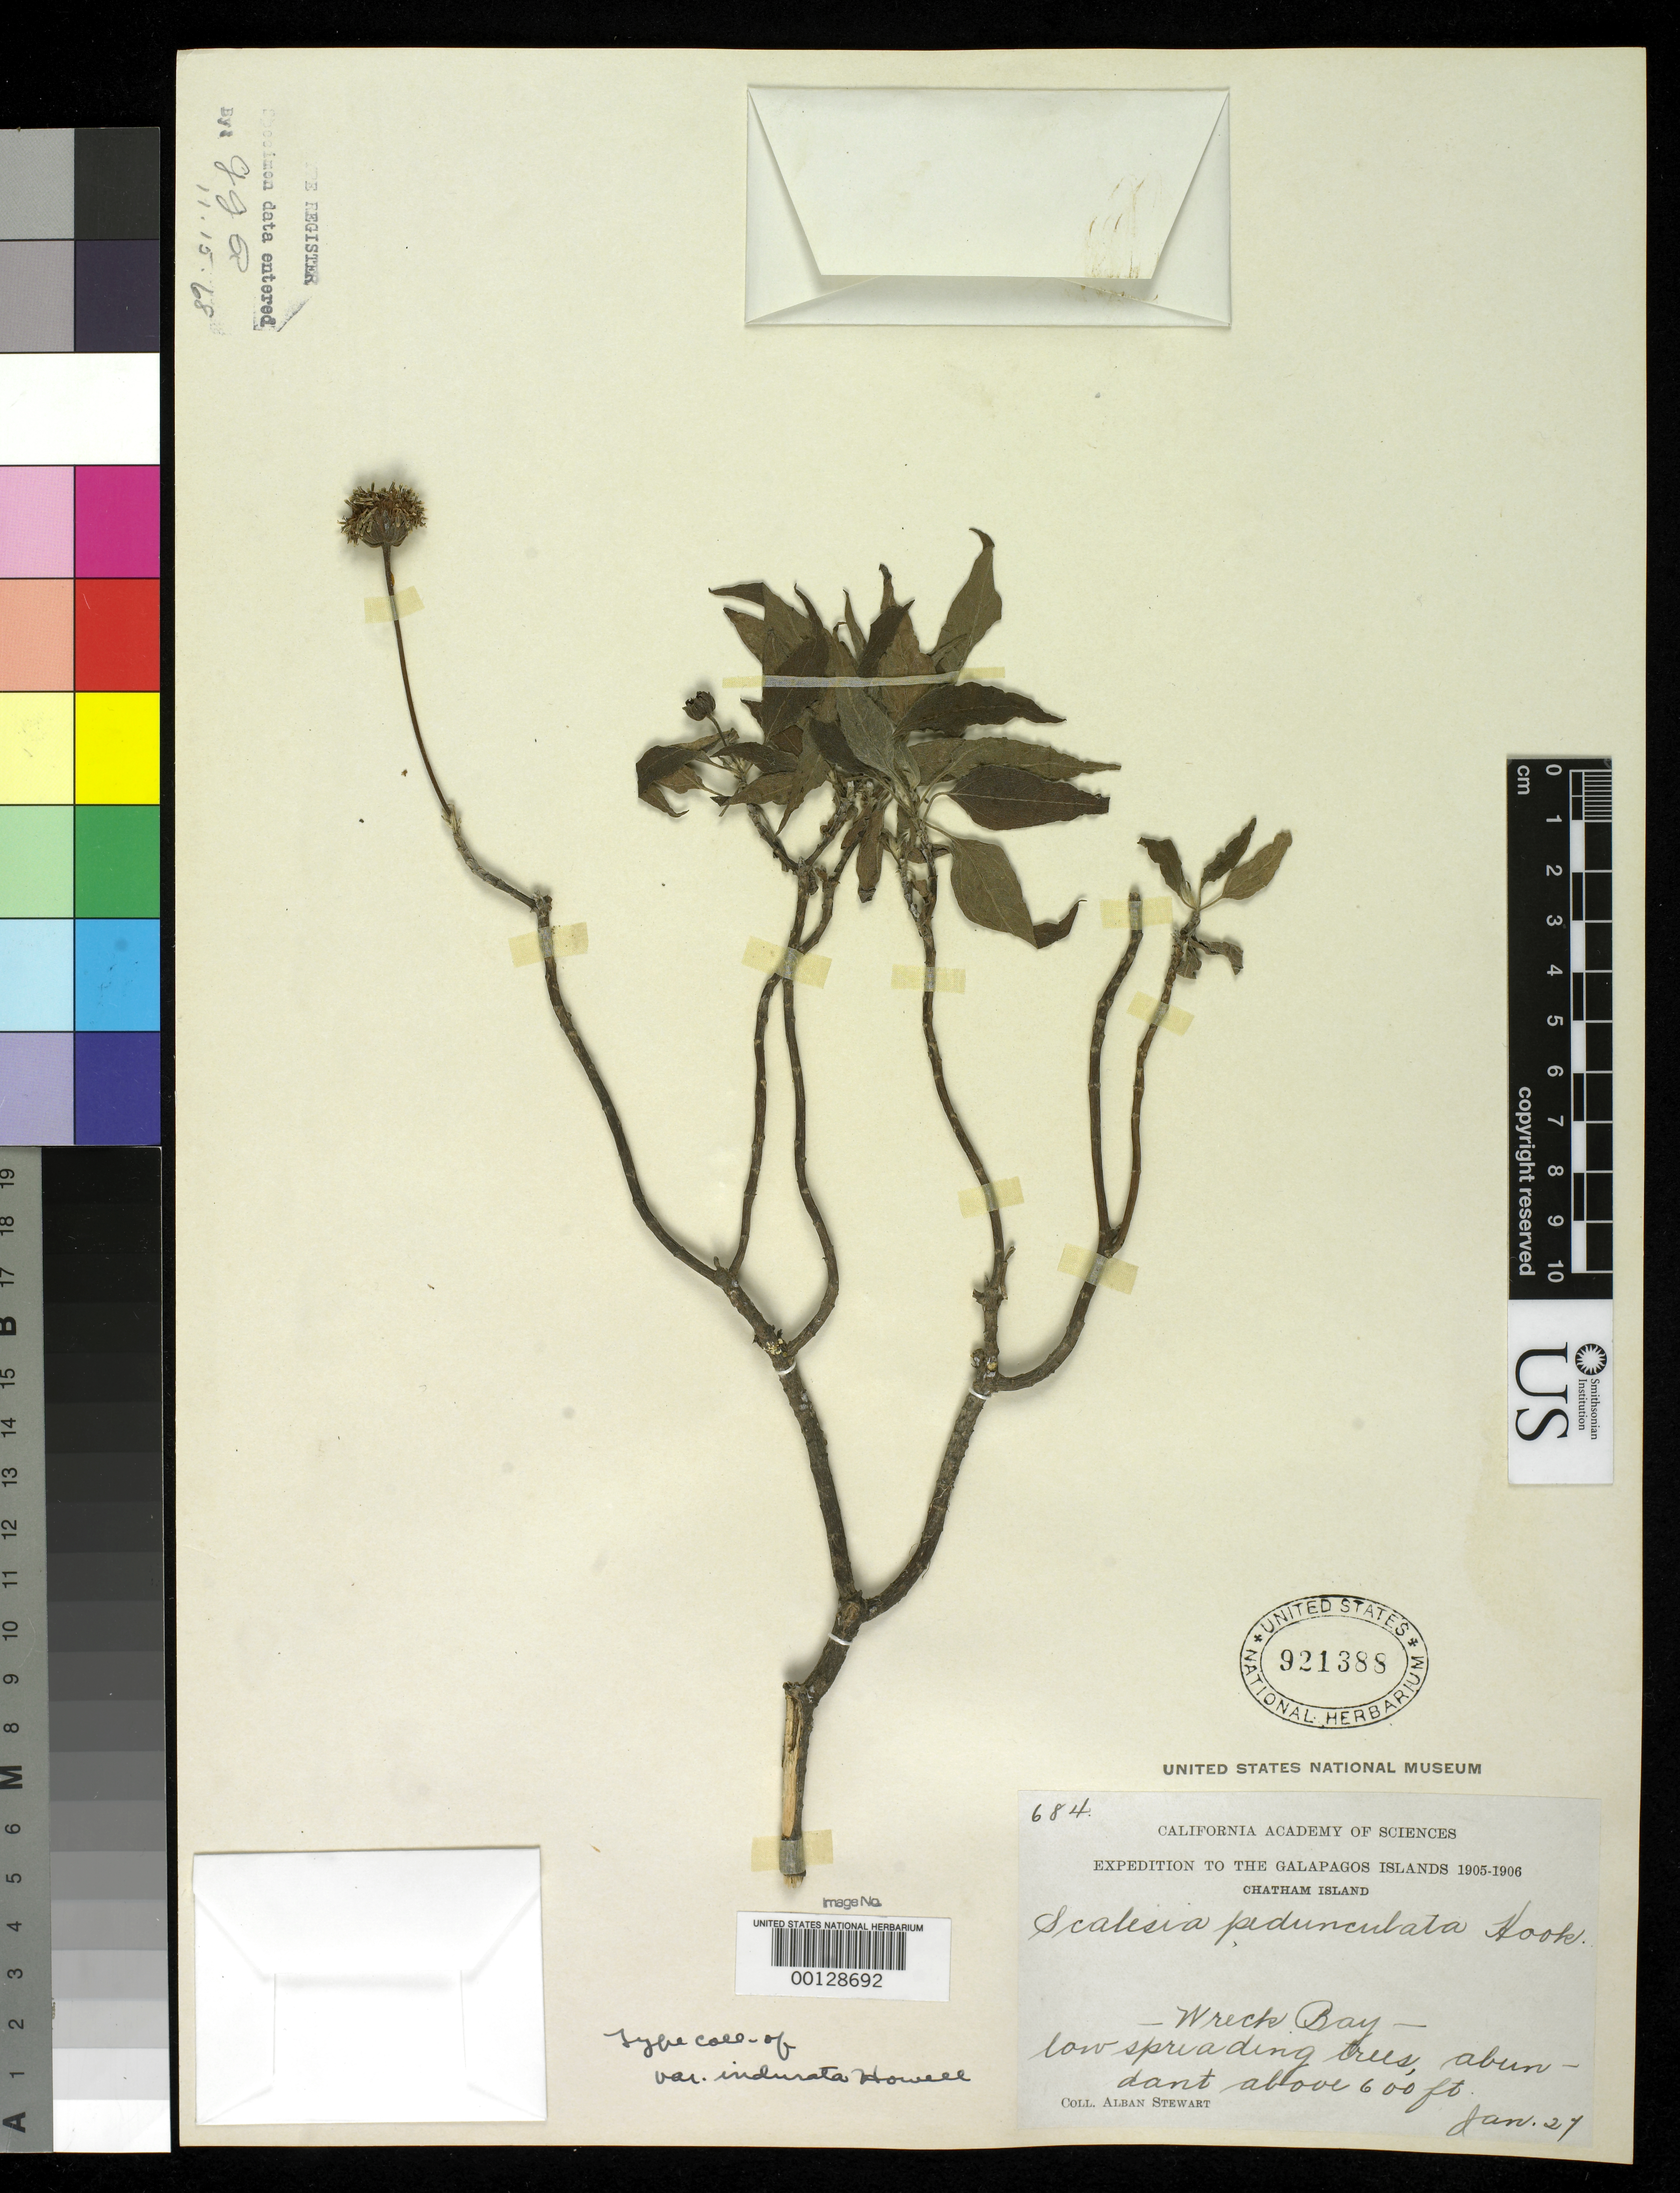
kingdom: Plantae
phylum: Tracheophyta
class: Magnoliopsida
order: Asterales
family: Asteraceae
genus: Scalesia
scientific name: Scalesia pedunculata var. indurata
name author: J.T. Howell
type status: Type Collection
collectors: A. Stewart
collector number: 684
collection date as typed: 1905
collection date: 1905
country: Ecuador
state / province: Colón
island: San Cristóbal [Chatham]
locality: (Chatham I.)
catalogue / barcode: US 921388